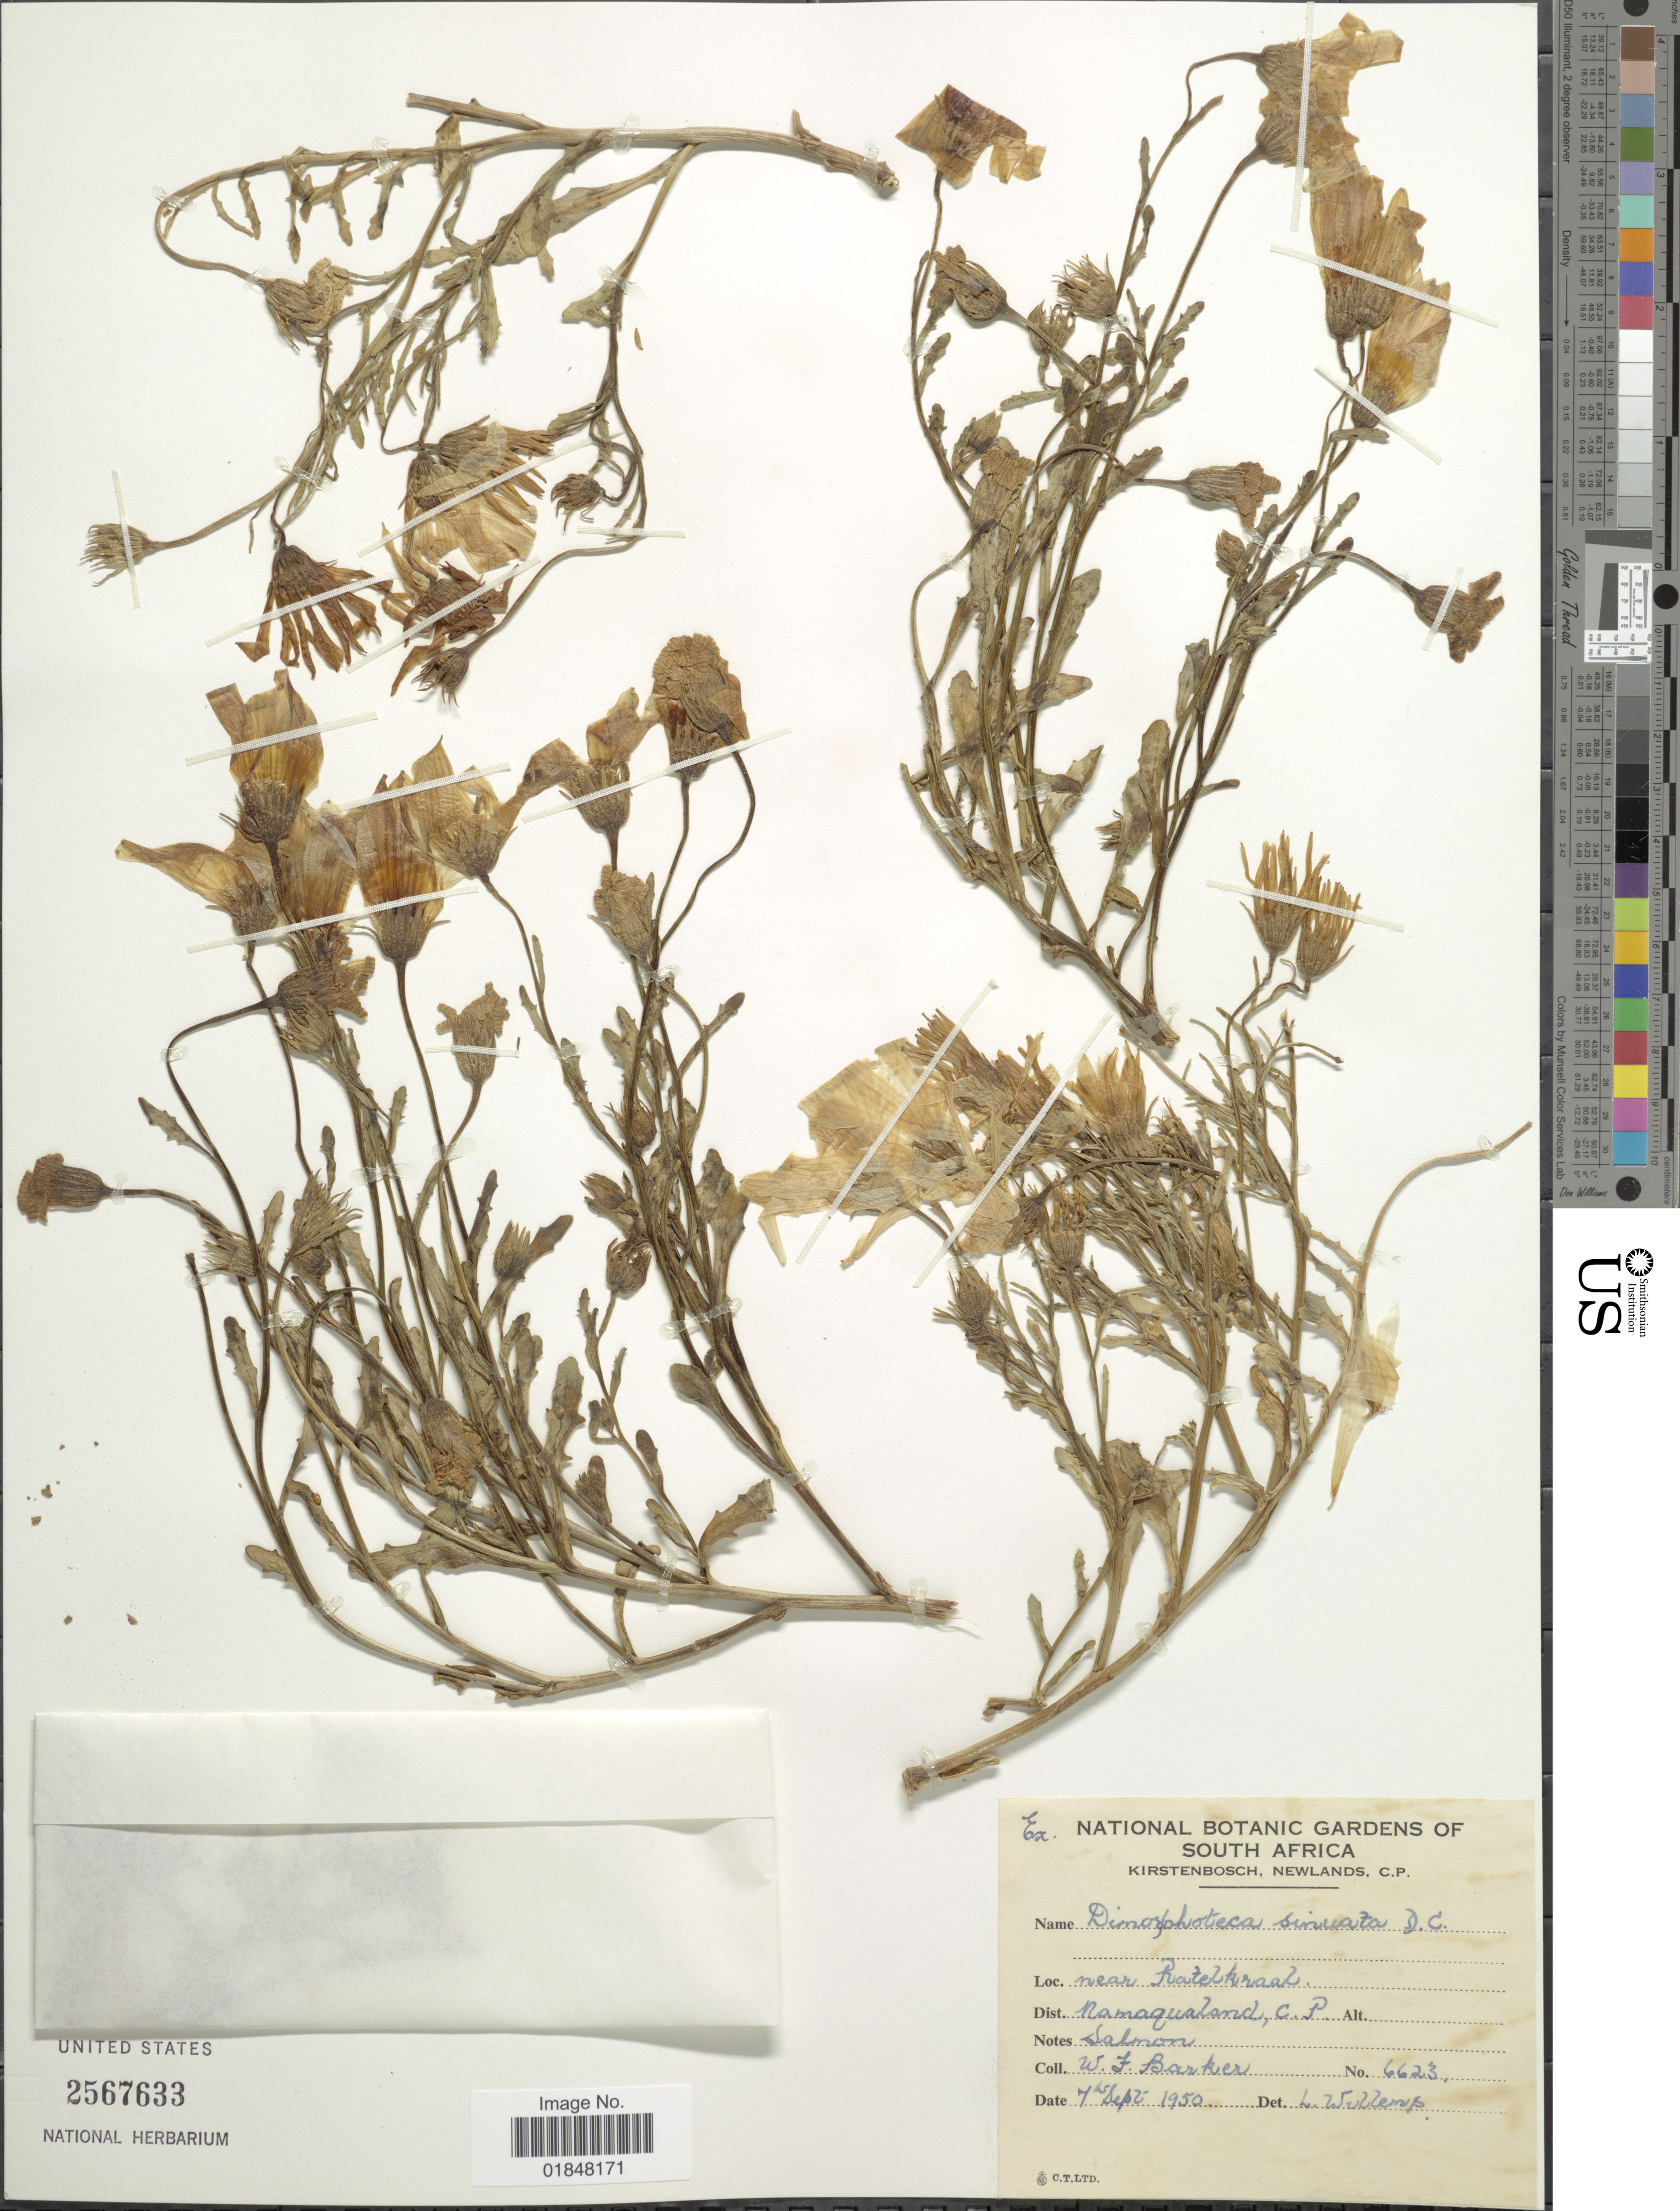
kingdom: Plantae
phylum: Tracheophyta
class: Magnoliopsida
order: Asterales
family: Asteraceae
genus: Dimorphotheca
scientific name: Dimorphotheca sinuata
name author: DC.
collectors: W. F. Barker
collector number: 6623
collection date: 1950-09-07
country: South Africa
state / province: Northern Cape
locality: Near Ratelkraal, Dist. Namaqualand C.P.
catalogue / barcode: US 2567633